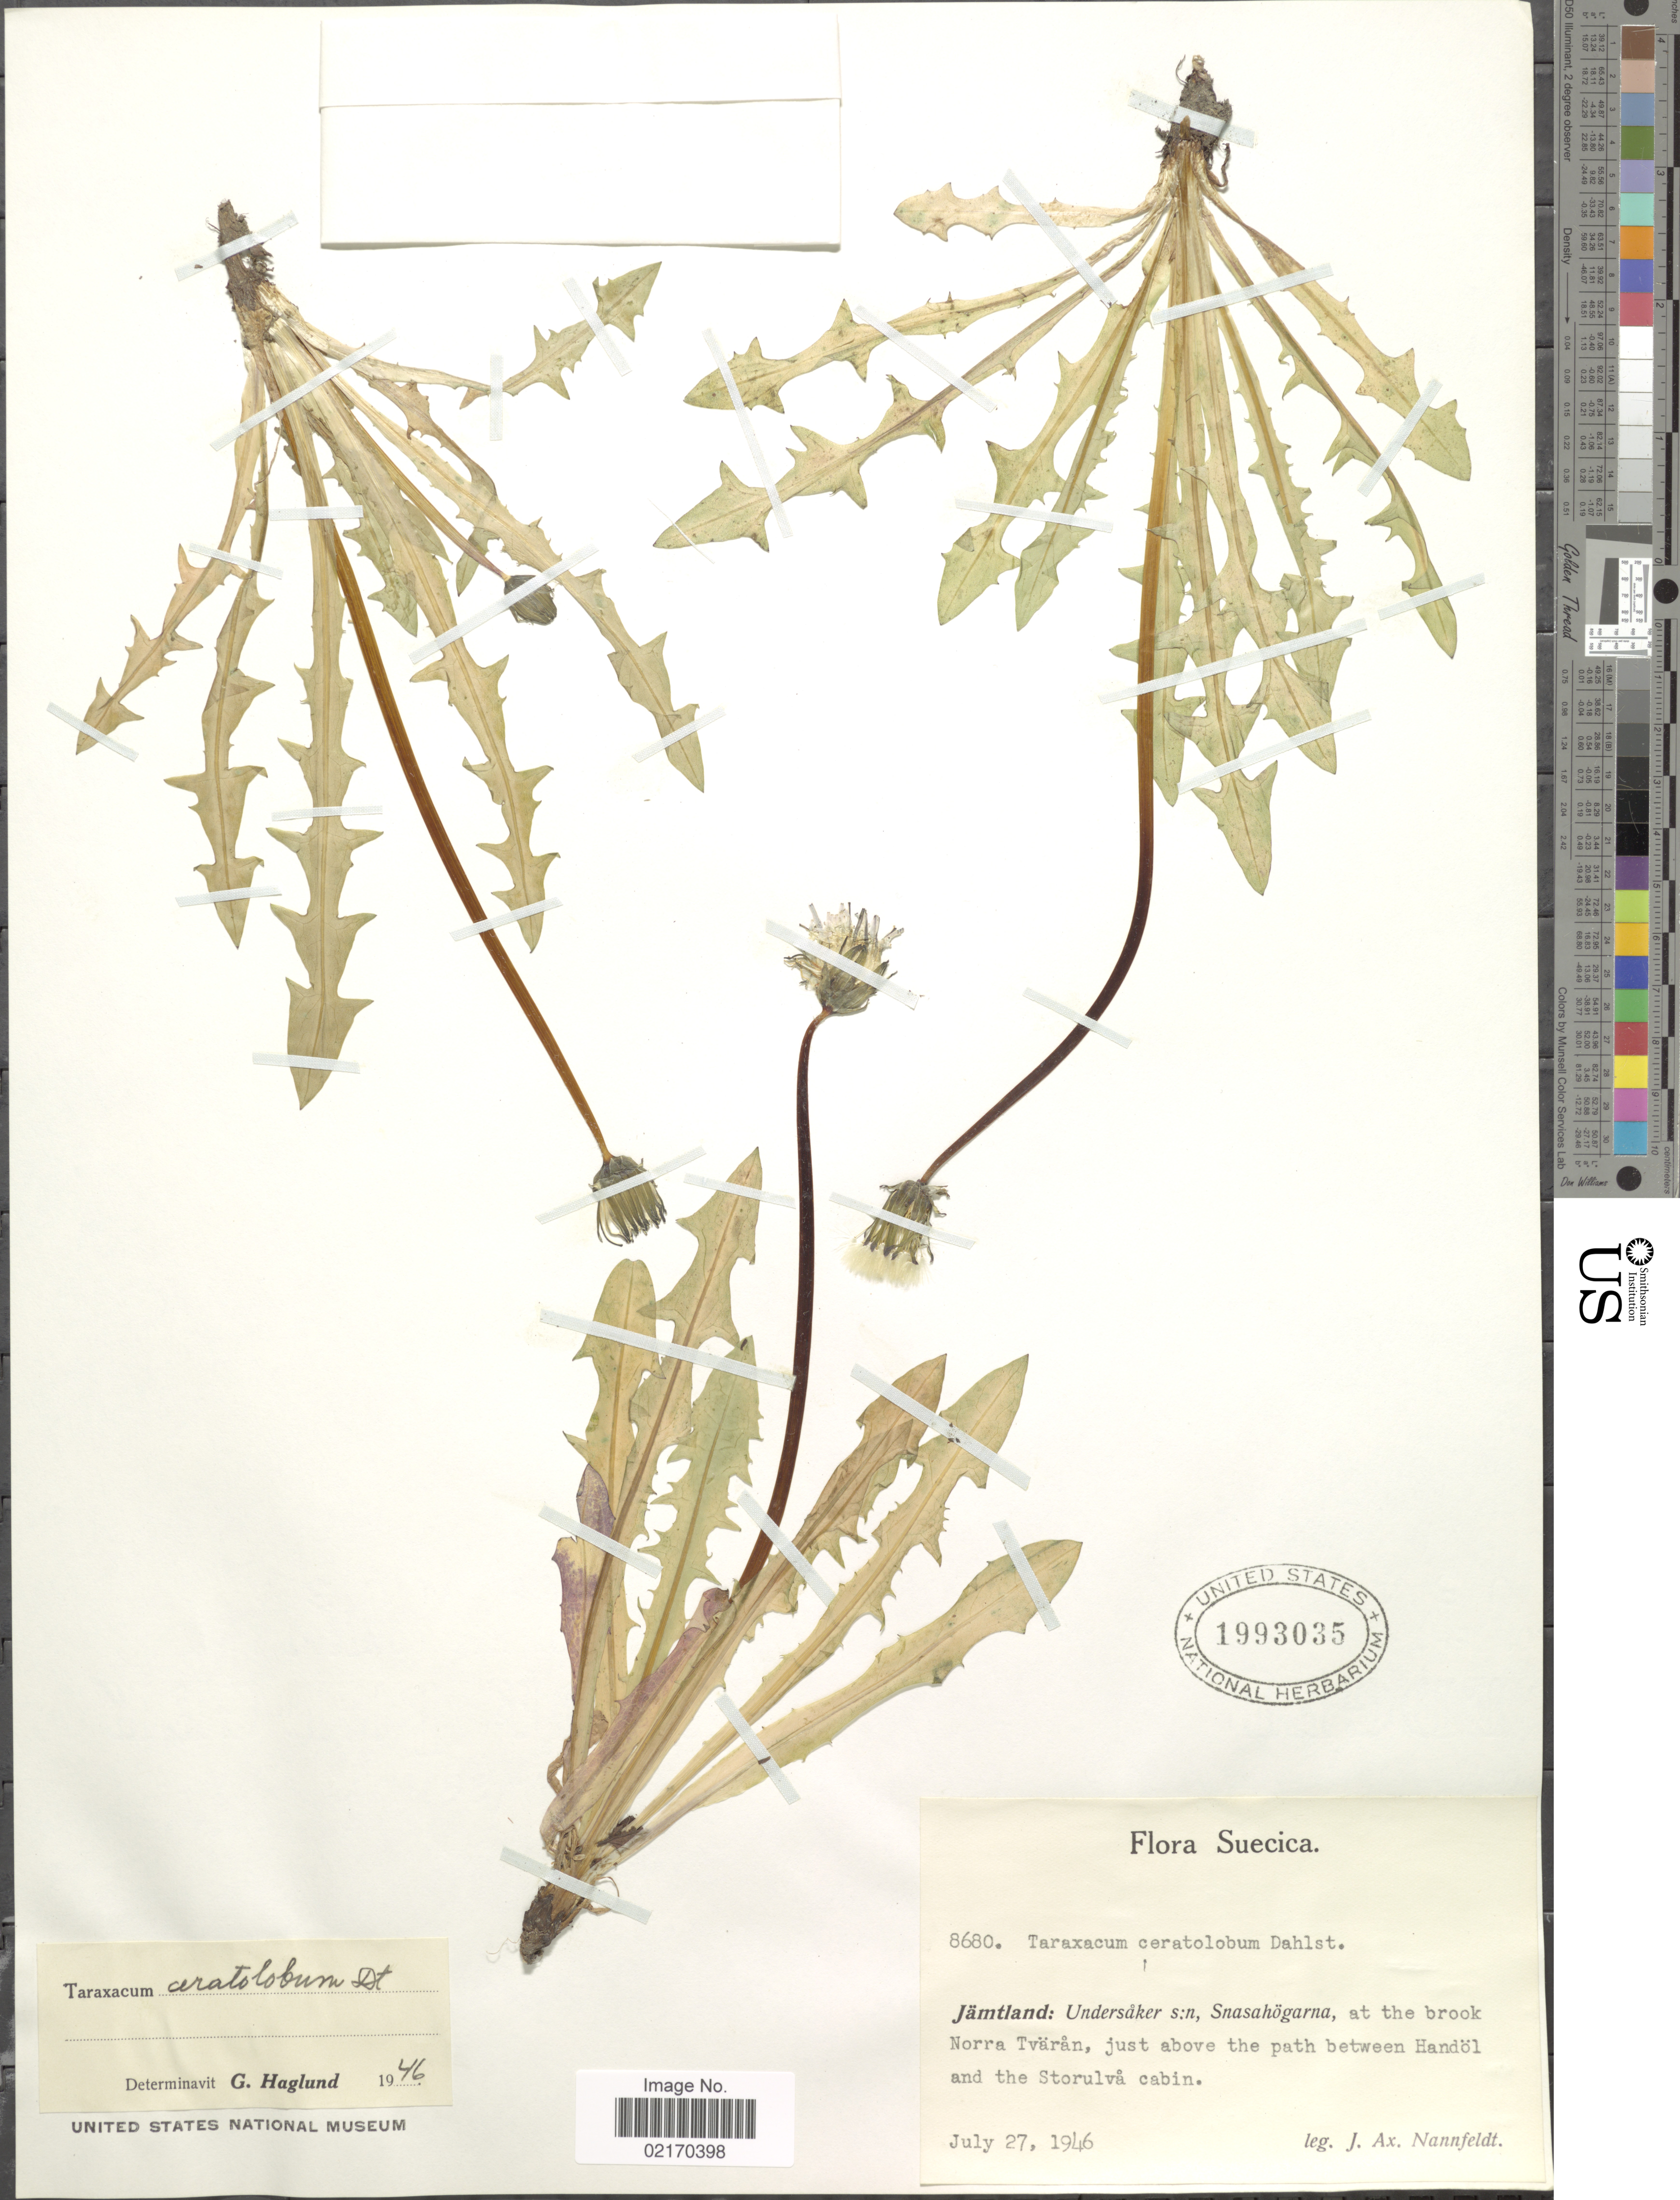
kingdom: Plantae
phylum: Tracheophyta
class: Magnoliopsida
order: Asterales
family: Asteraceae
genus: Taraxacum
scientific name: Taraxacum ceratolobum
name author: Dahlst.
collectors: J. Nannfeldt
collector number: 8680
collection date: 1946-07-27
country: Sweden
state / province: Jämtland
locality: Jämtland: Undersaker s:n, Snasahogarna, at the brook Norra Tvaran, just above the path between Handol and the Storulva cabin.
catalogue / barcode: US 1993035